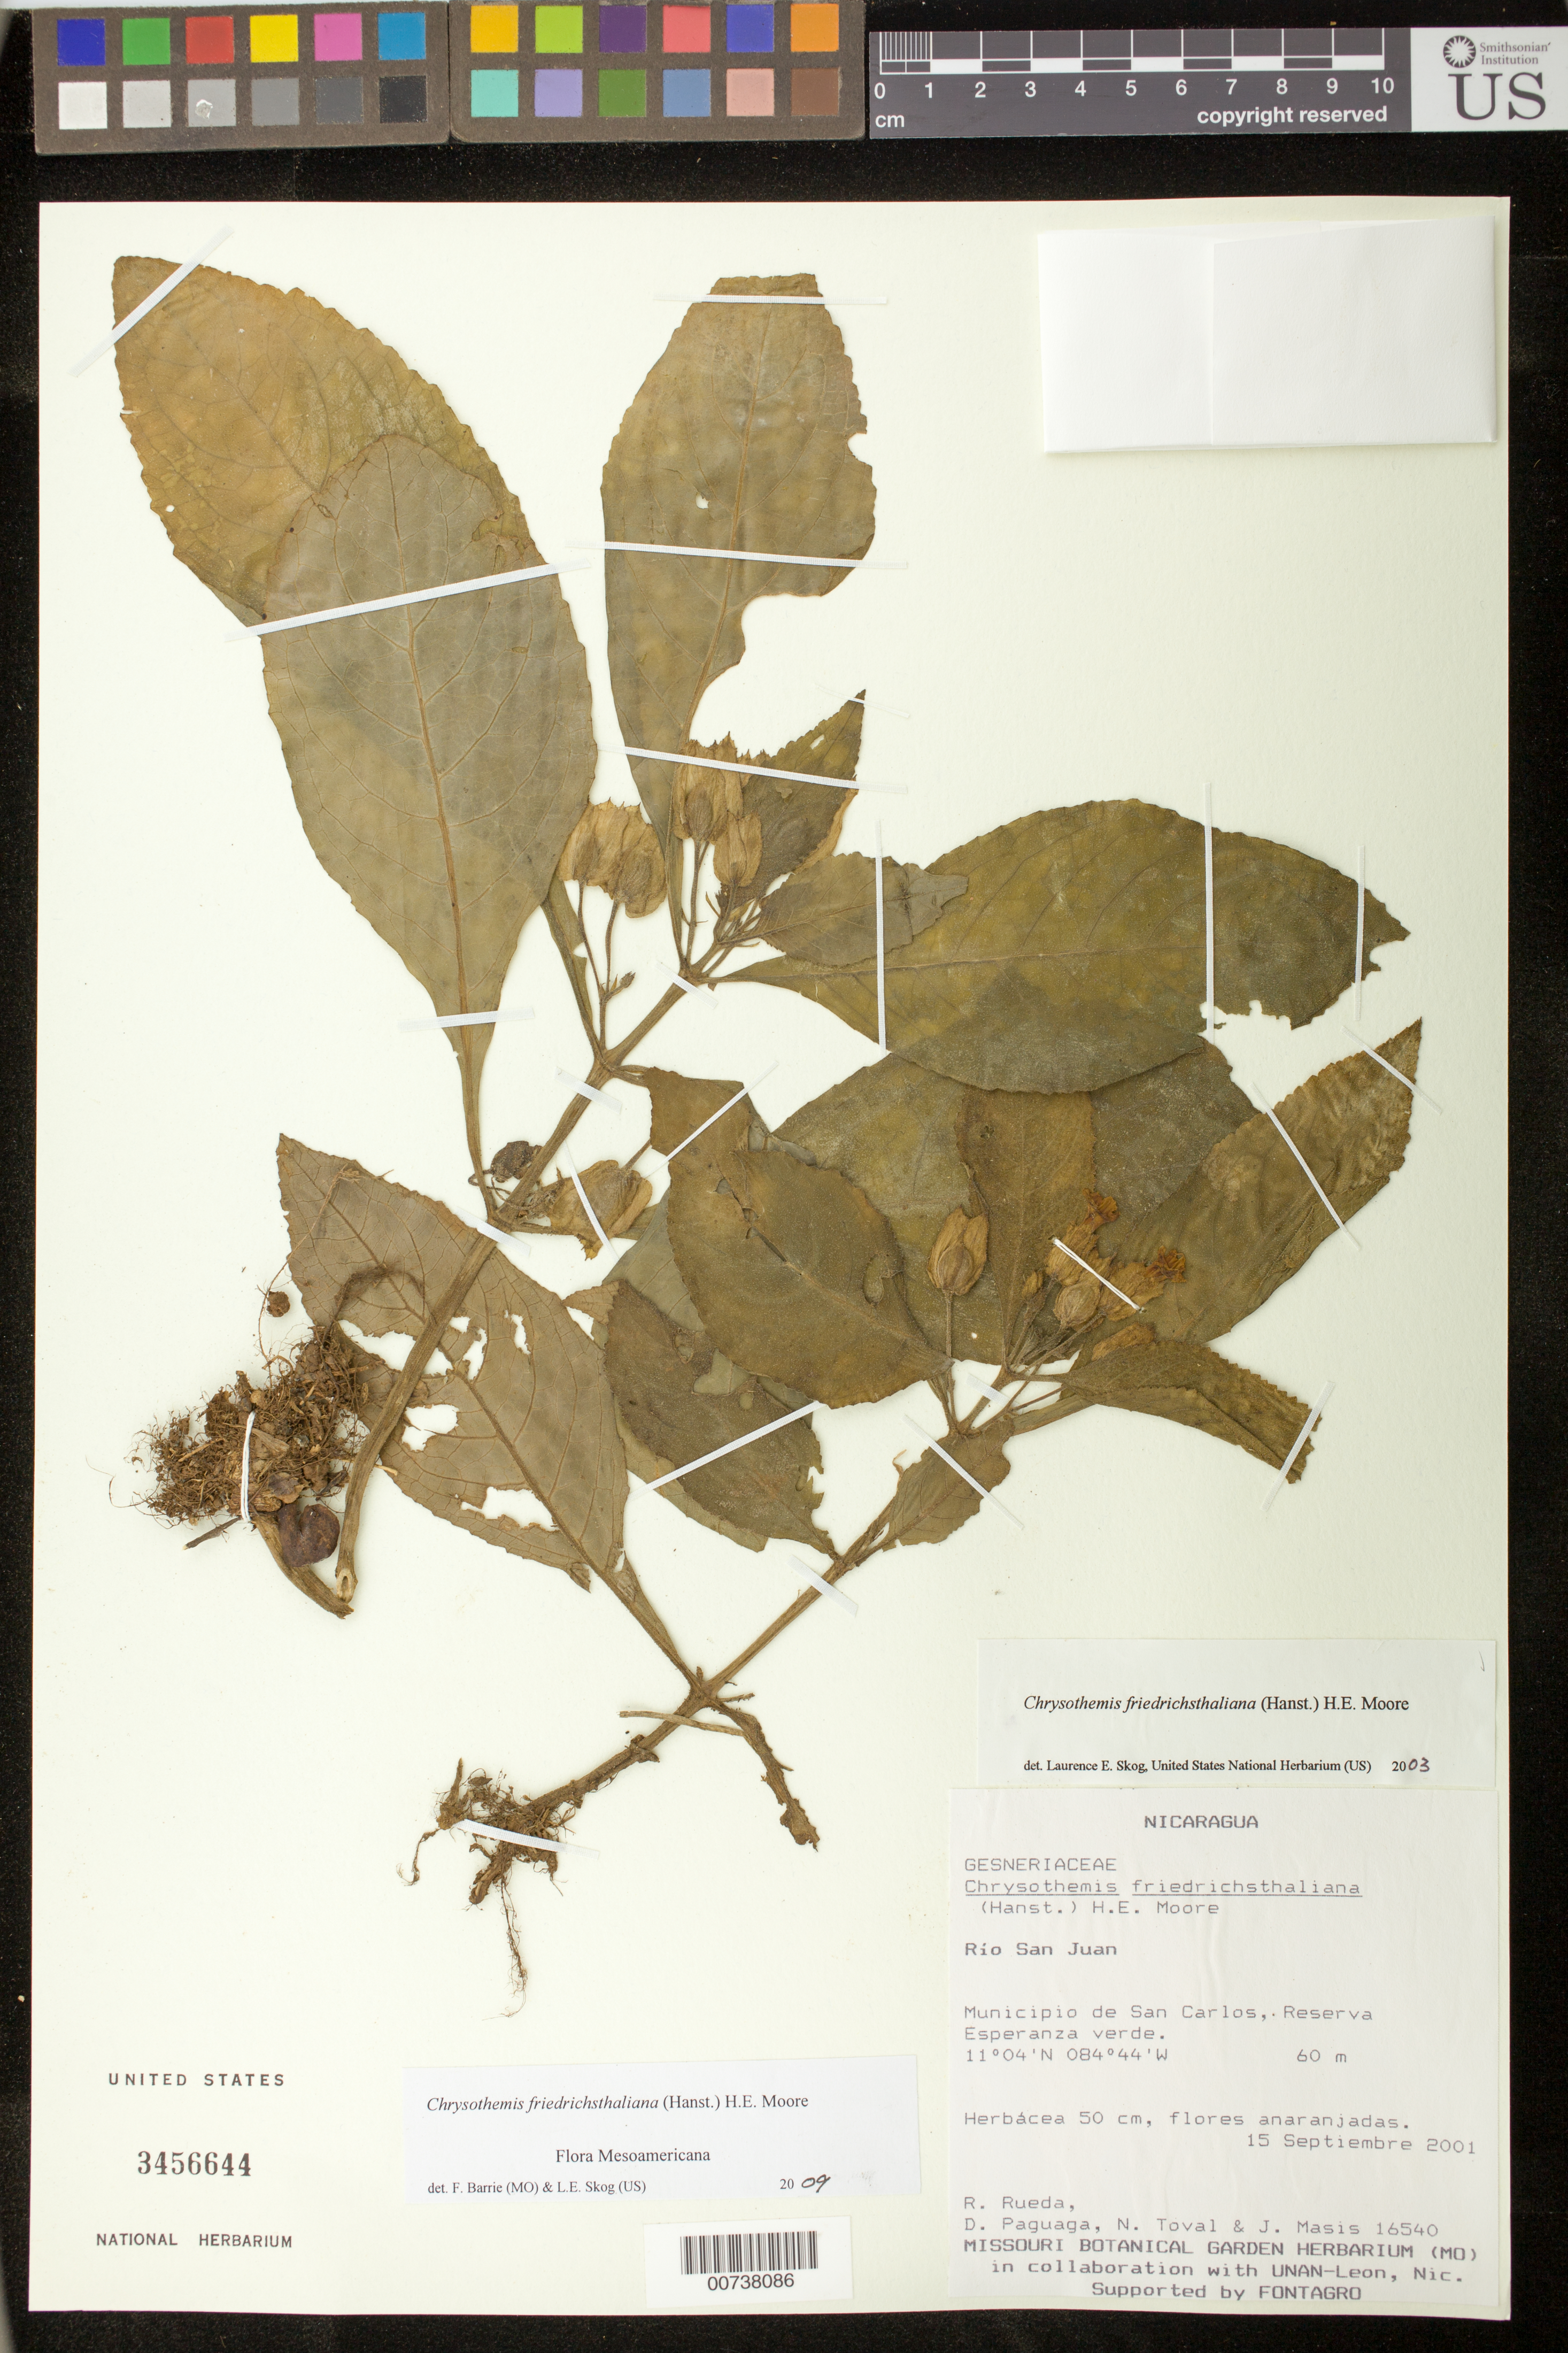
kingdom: Plantae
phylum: Tracheophyta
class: Magnoliopsida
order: Lamiales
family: Gesneriaceae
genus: Chrysothemis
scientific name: Chrysothemis friedrichsthaliana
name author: (Hanst.) H.E. Moore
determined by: Skog, Laurence E.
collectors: R. Rueda, D. Paguaga, N. Toval & J. Masis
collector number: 16540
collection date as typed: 15 Sep 2001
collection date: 2001-09-15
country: Nicaragua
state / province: Rio San Juan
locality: Mpio. de San Carlos, Reserva Esperanza verde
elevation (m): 60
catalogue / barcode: US 3456644